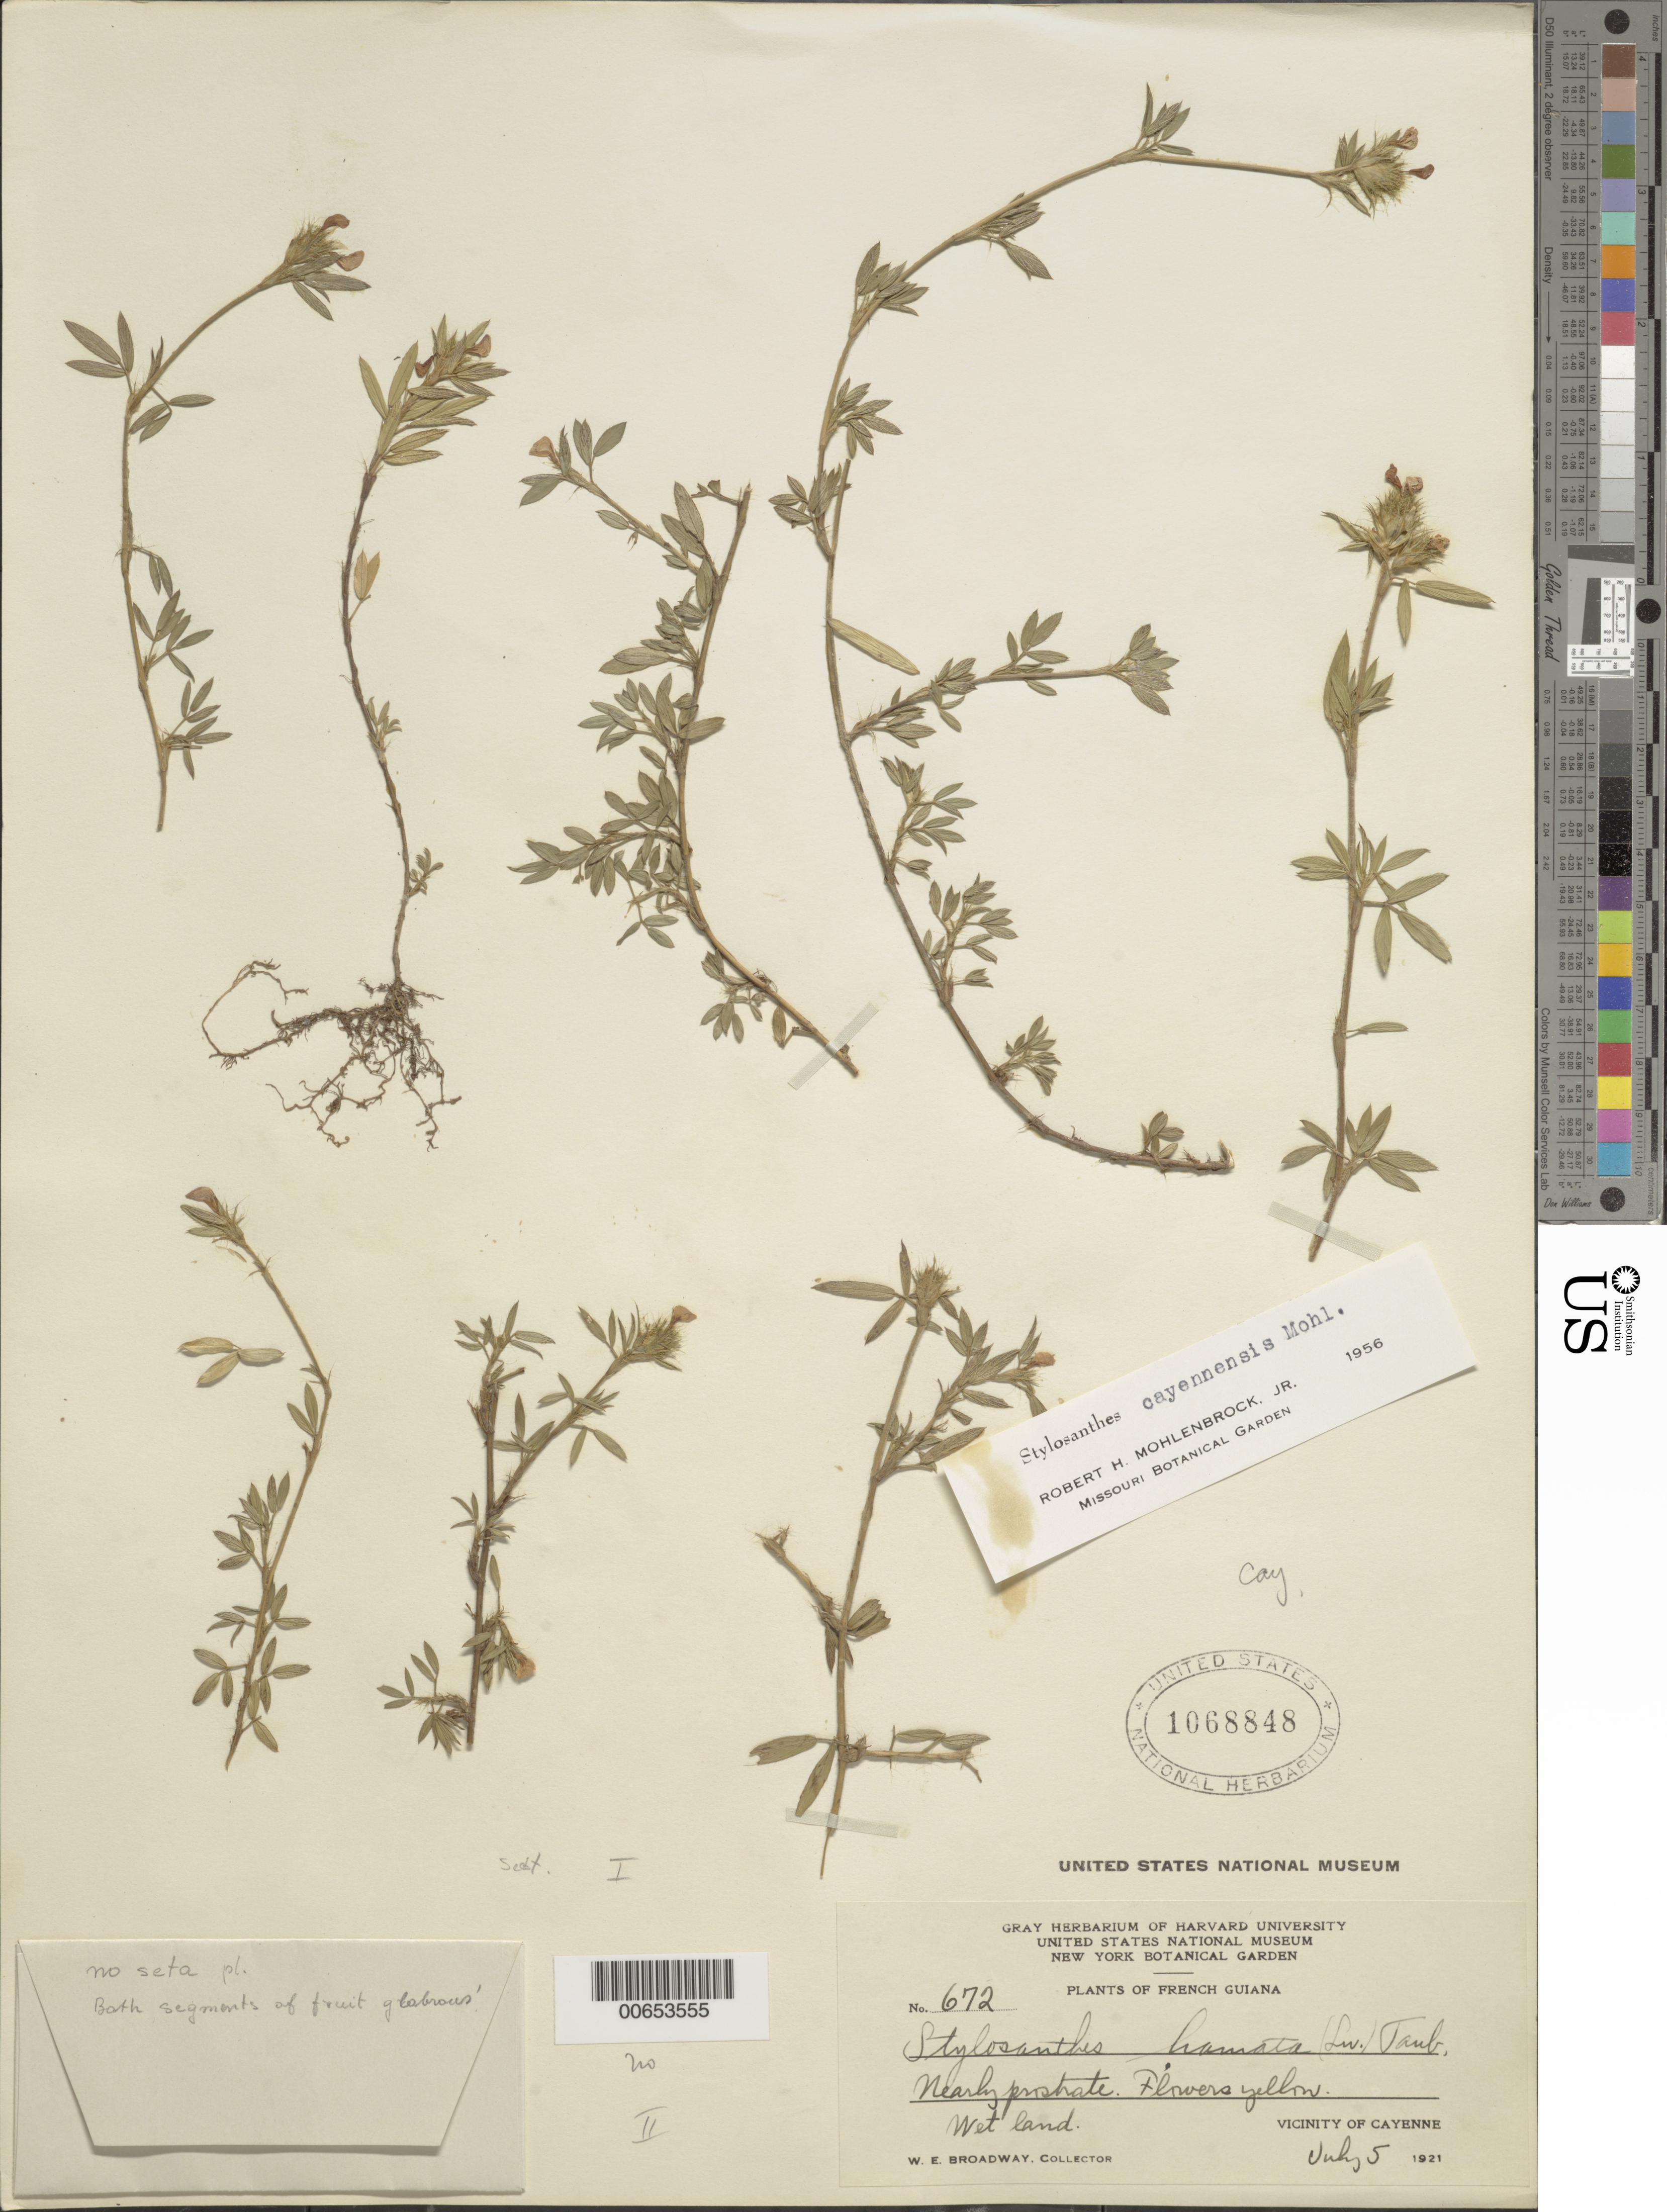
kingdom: Plantae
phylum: Tracheophyta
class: Magnoliopsida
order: Fabales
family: Fabaceae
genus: Stylosanthes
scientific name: Stylosanthes cayennensis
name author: Mohlenbr.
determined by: Mohlenbrock, Robert H., Jr.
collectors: W. E. Broadway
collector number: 672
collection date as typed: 5-Jul-21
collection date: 1921-07-05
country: French Guiana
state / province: Cayenne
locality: Cayenne, vic.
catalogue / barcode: US 1068848